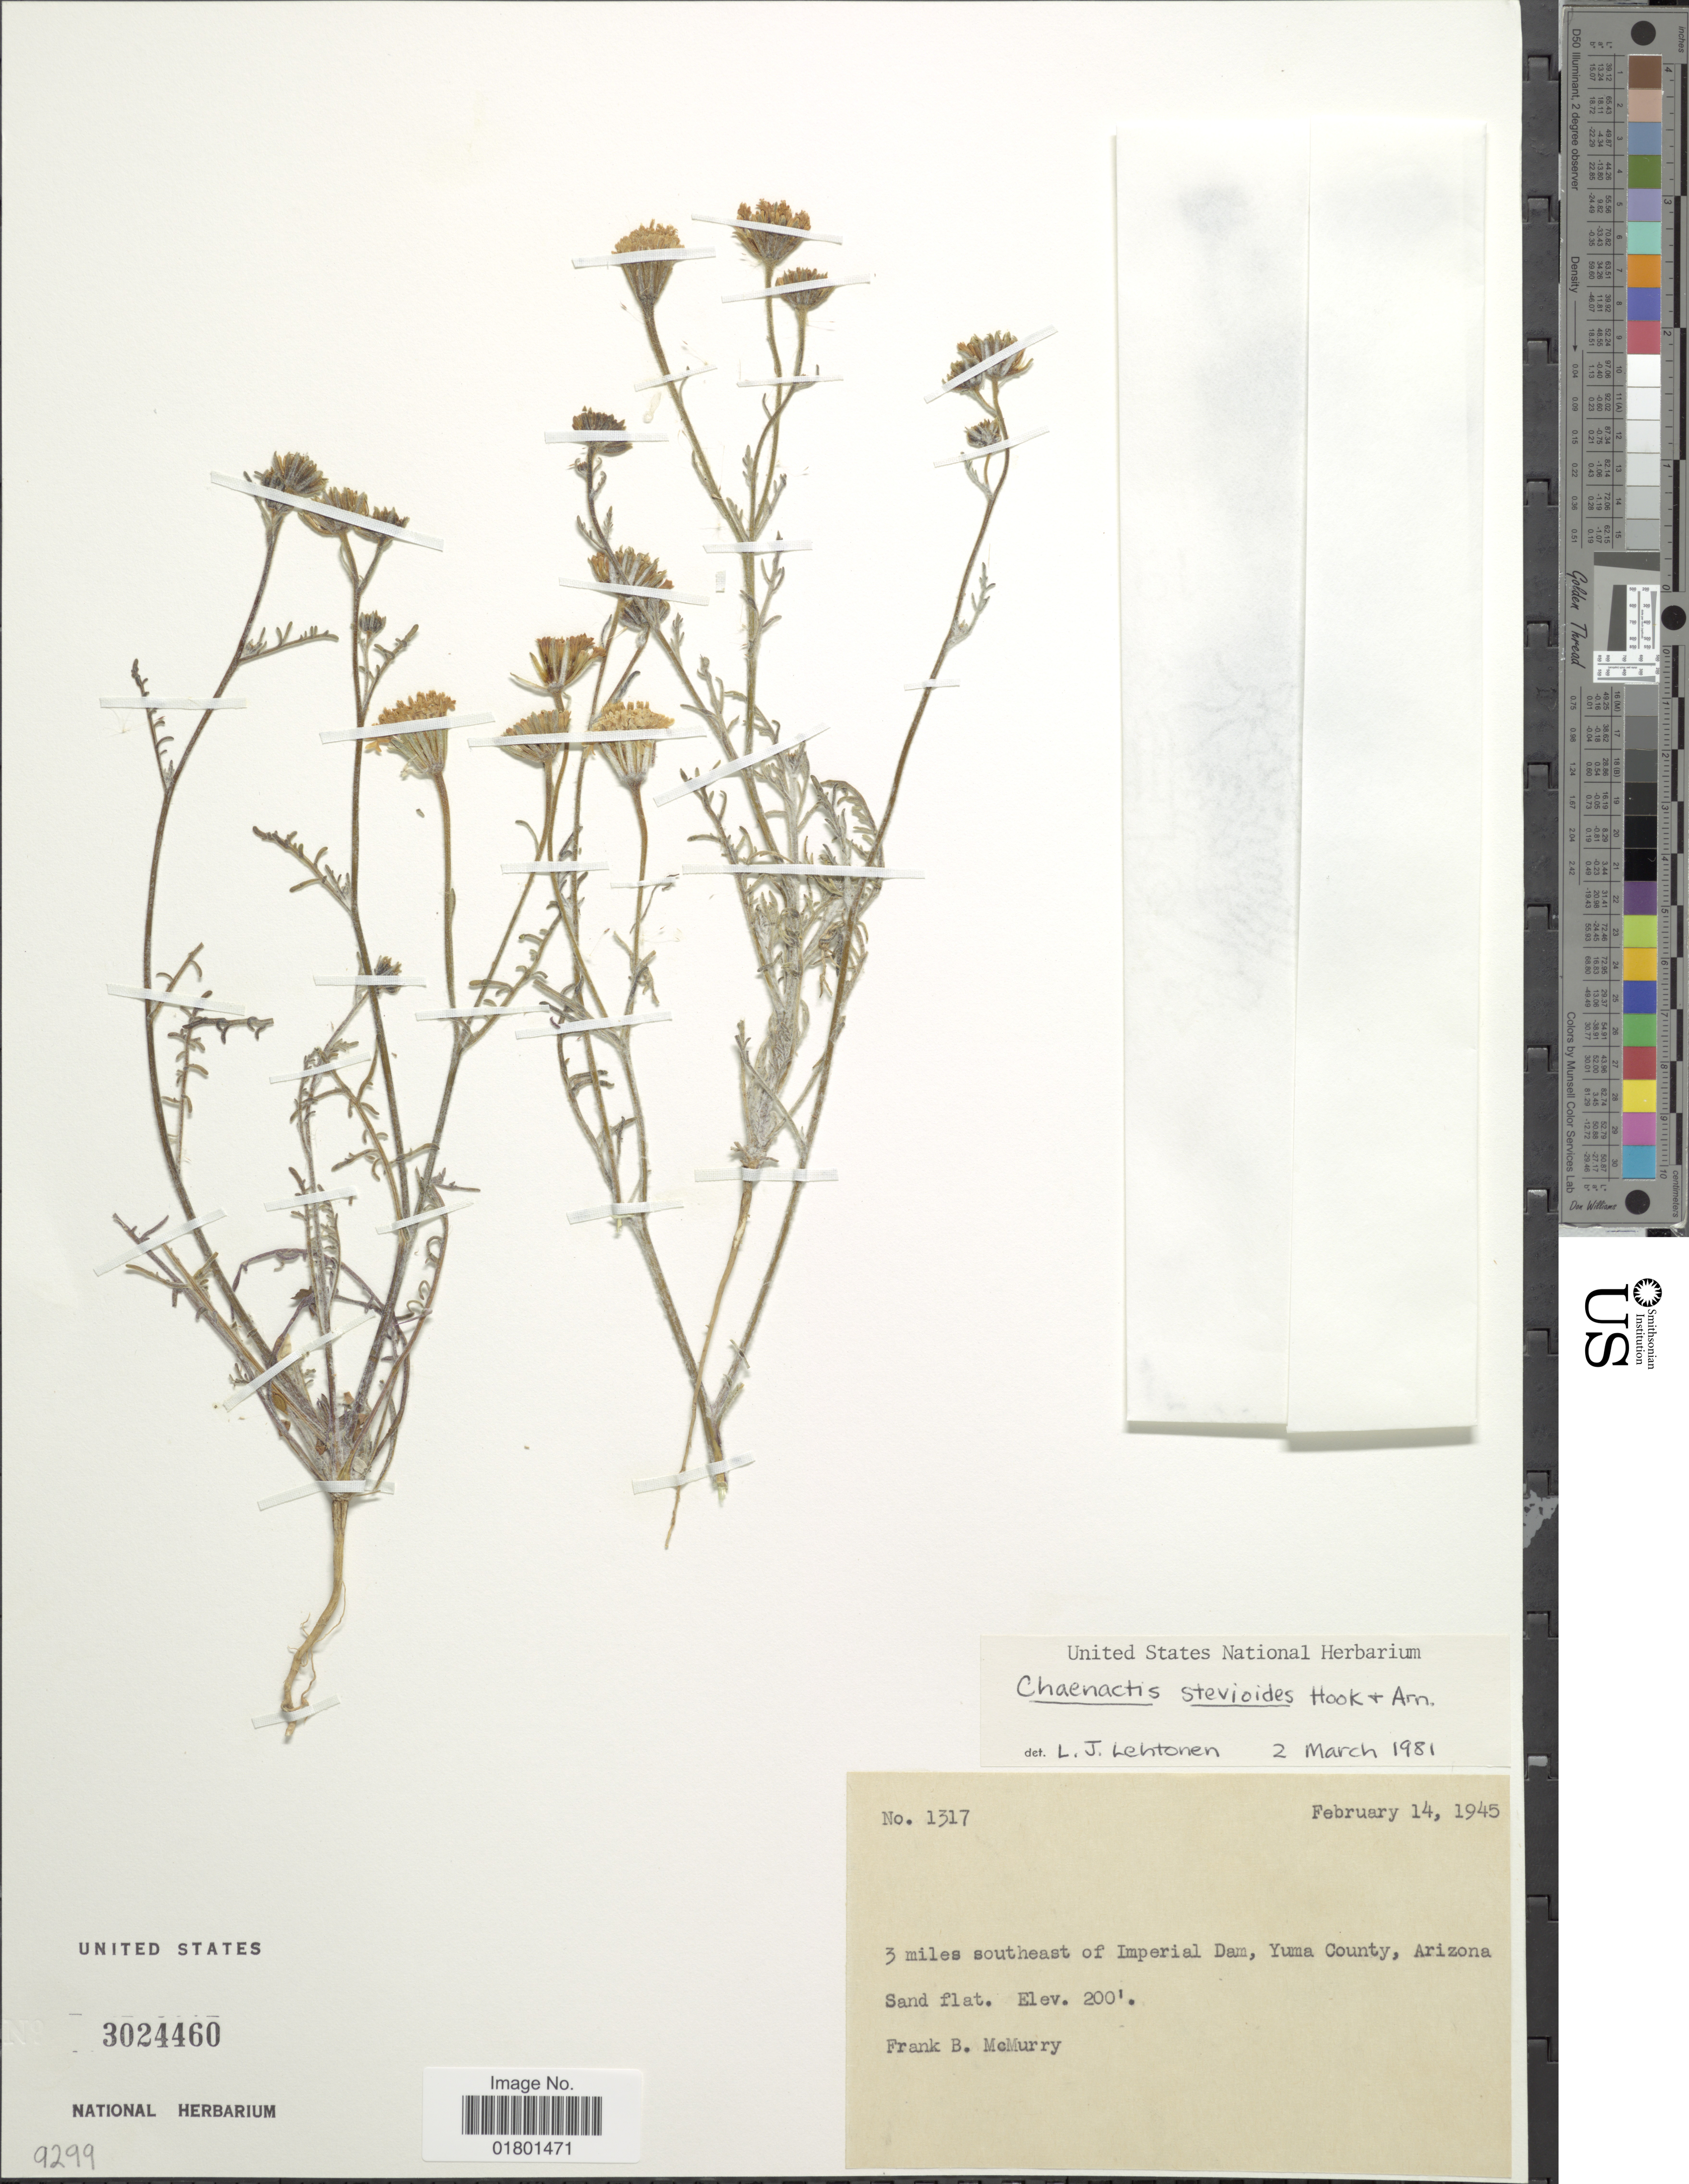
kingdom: Plantae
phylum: Tracheophyta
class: Magnoliopsida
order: Asterales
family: Asteraceae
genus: Chaenactis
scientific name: Chaenactis stevioides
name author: Hook. & Arn.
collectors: F. B. McMurry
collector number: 1317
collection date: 1945-01-14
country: United States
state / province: Arizona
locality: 3 miles southeast of Imperial Dam, Yuma County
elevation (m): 61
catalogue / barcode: US 3024460